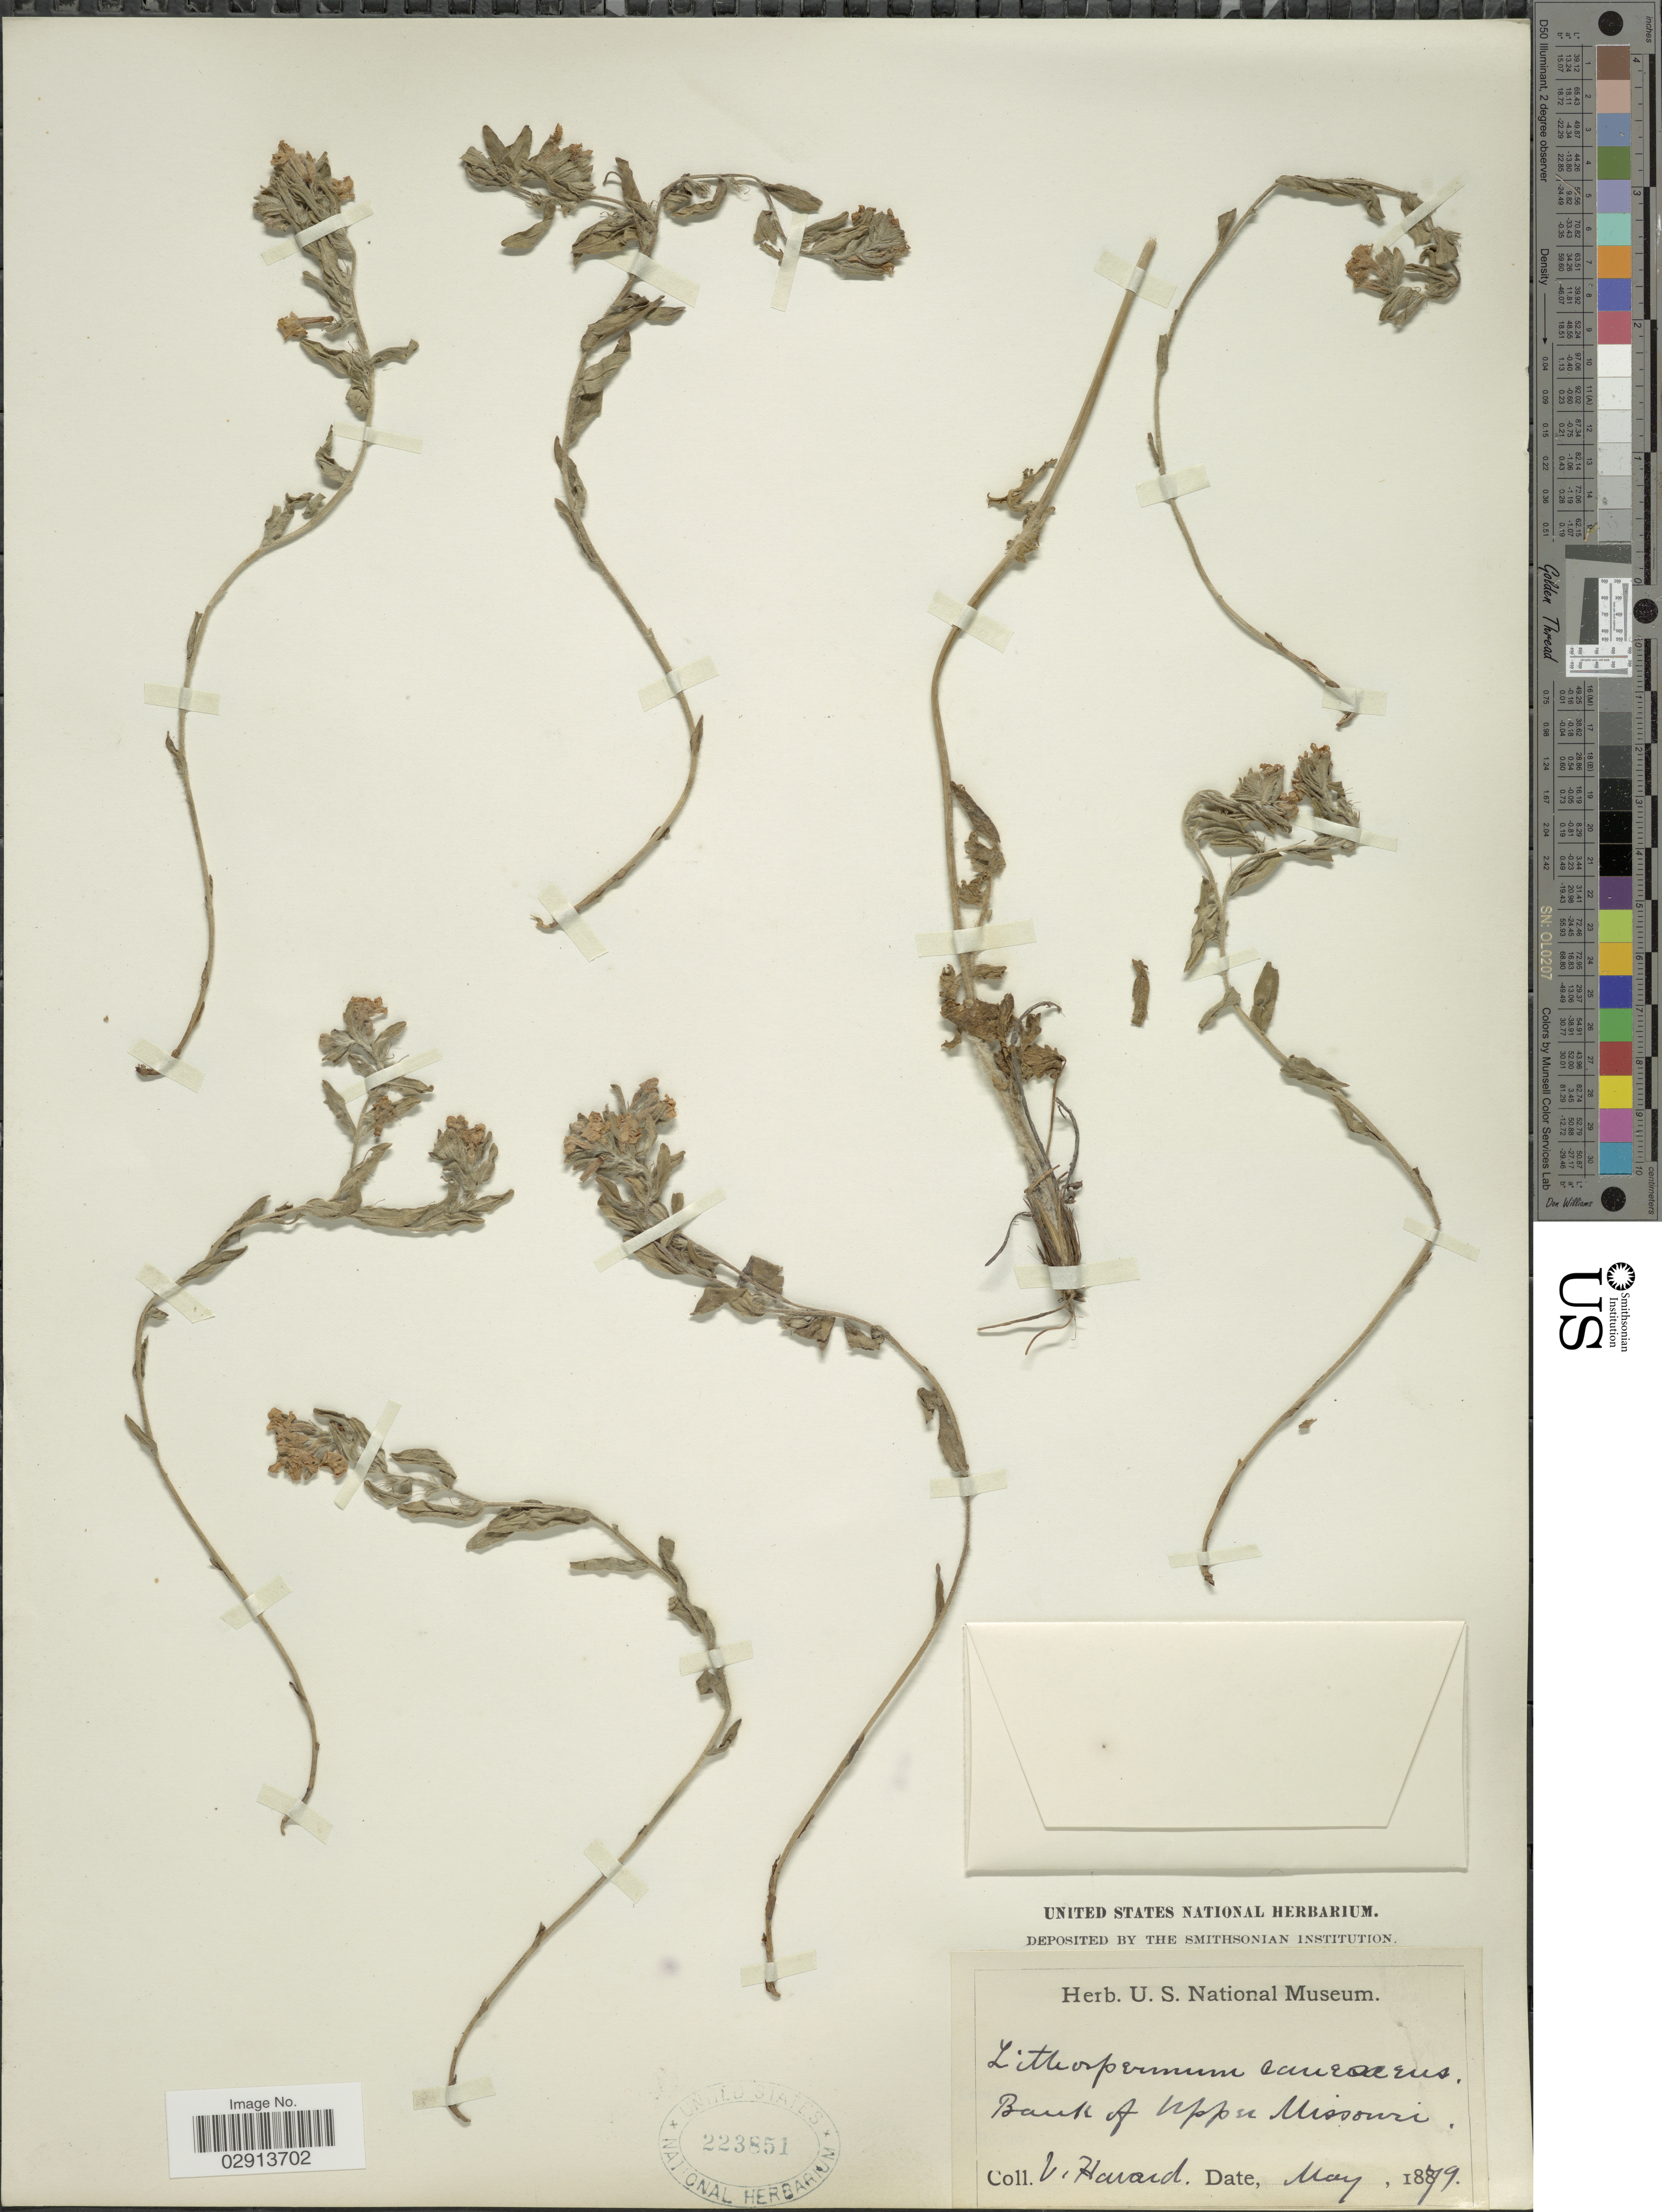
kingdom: Plantae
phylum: Tracheophyta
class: Magnoliopsida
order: Boraginales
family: Boraginaceae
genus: Lithospermum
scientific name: Lithospermum canescens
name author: (Michx.) Lehm.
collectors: V. Havard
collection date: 1879-05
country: United States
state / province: Missouri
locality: Bank of Upper Missouri.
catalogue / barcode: US 223851